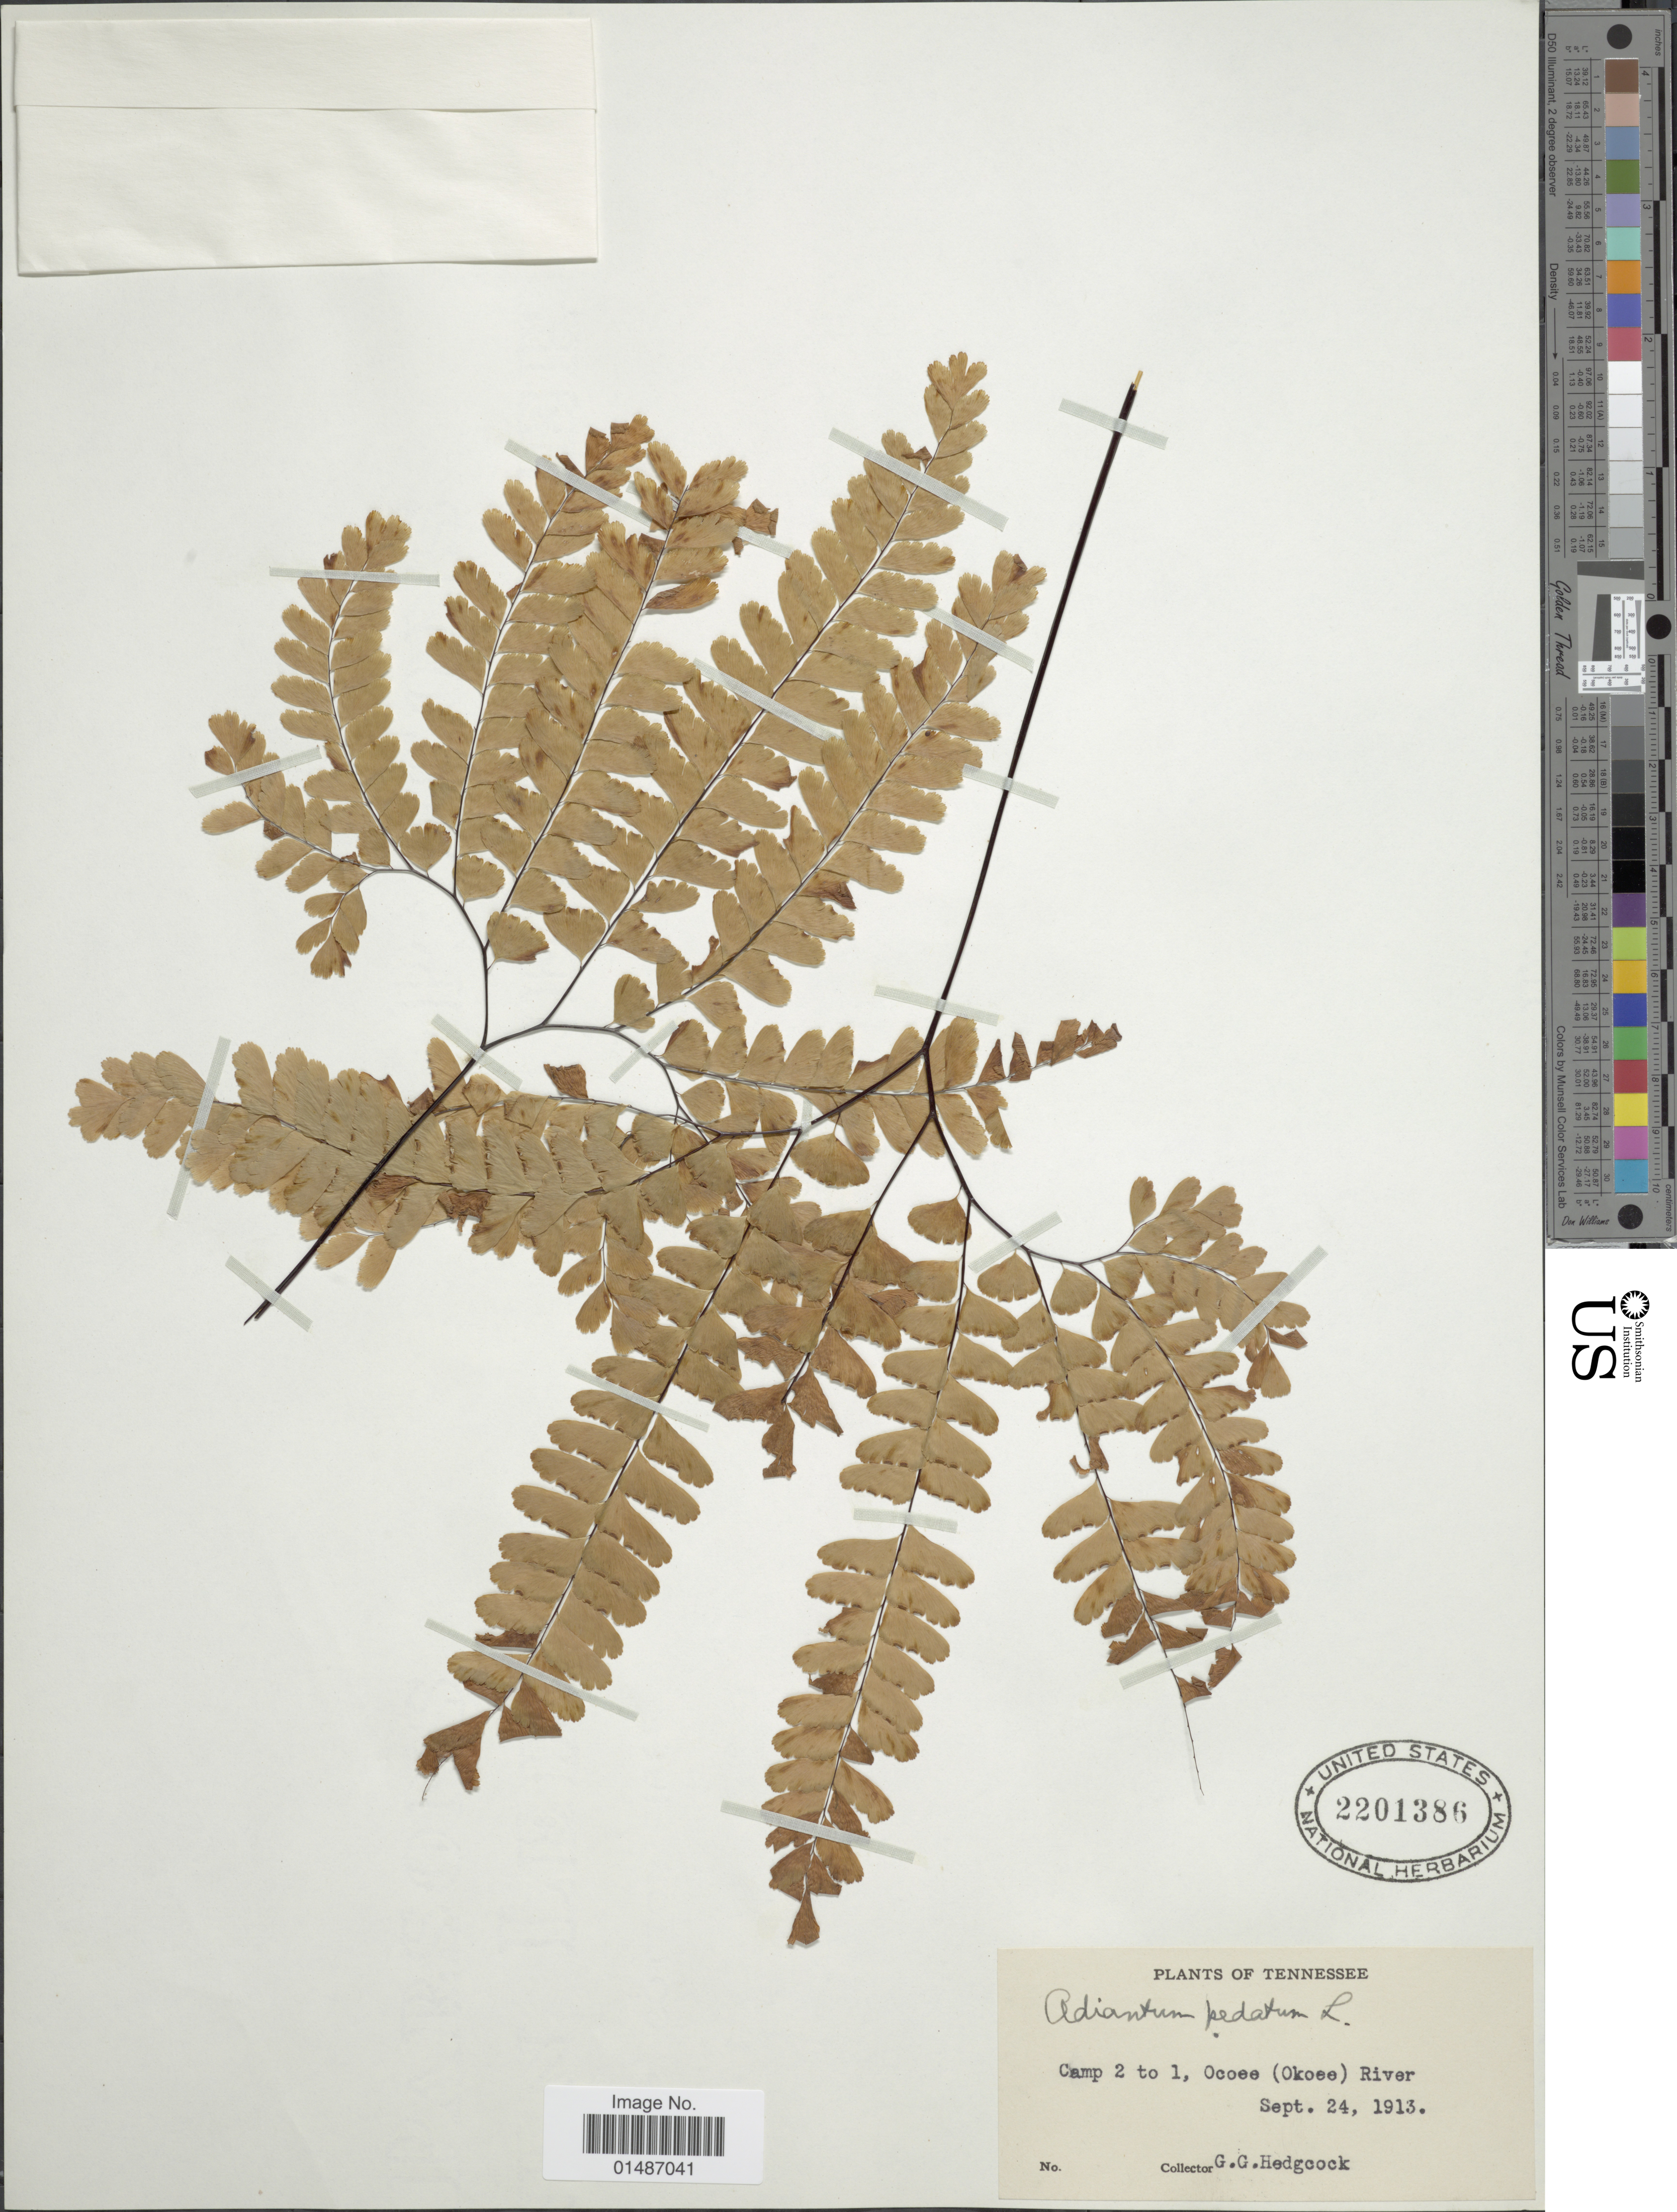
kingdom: Plantae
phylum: Tracheophyta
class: Polypodiopsida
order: Polypodiales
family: Pteridaceae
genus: Adiantum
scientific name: Adiantum pedatum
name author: L.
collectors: G. Hedgcock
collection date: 1913-09-24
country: United States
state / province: Tennessee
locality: Camp 2 to 1, Ocoee (Okoee) River.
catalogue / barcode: US 2201386